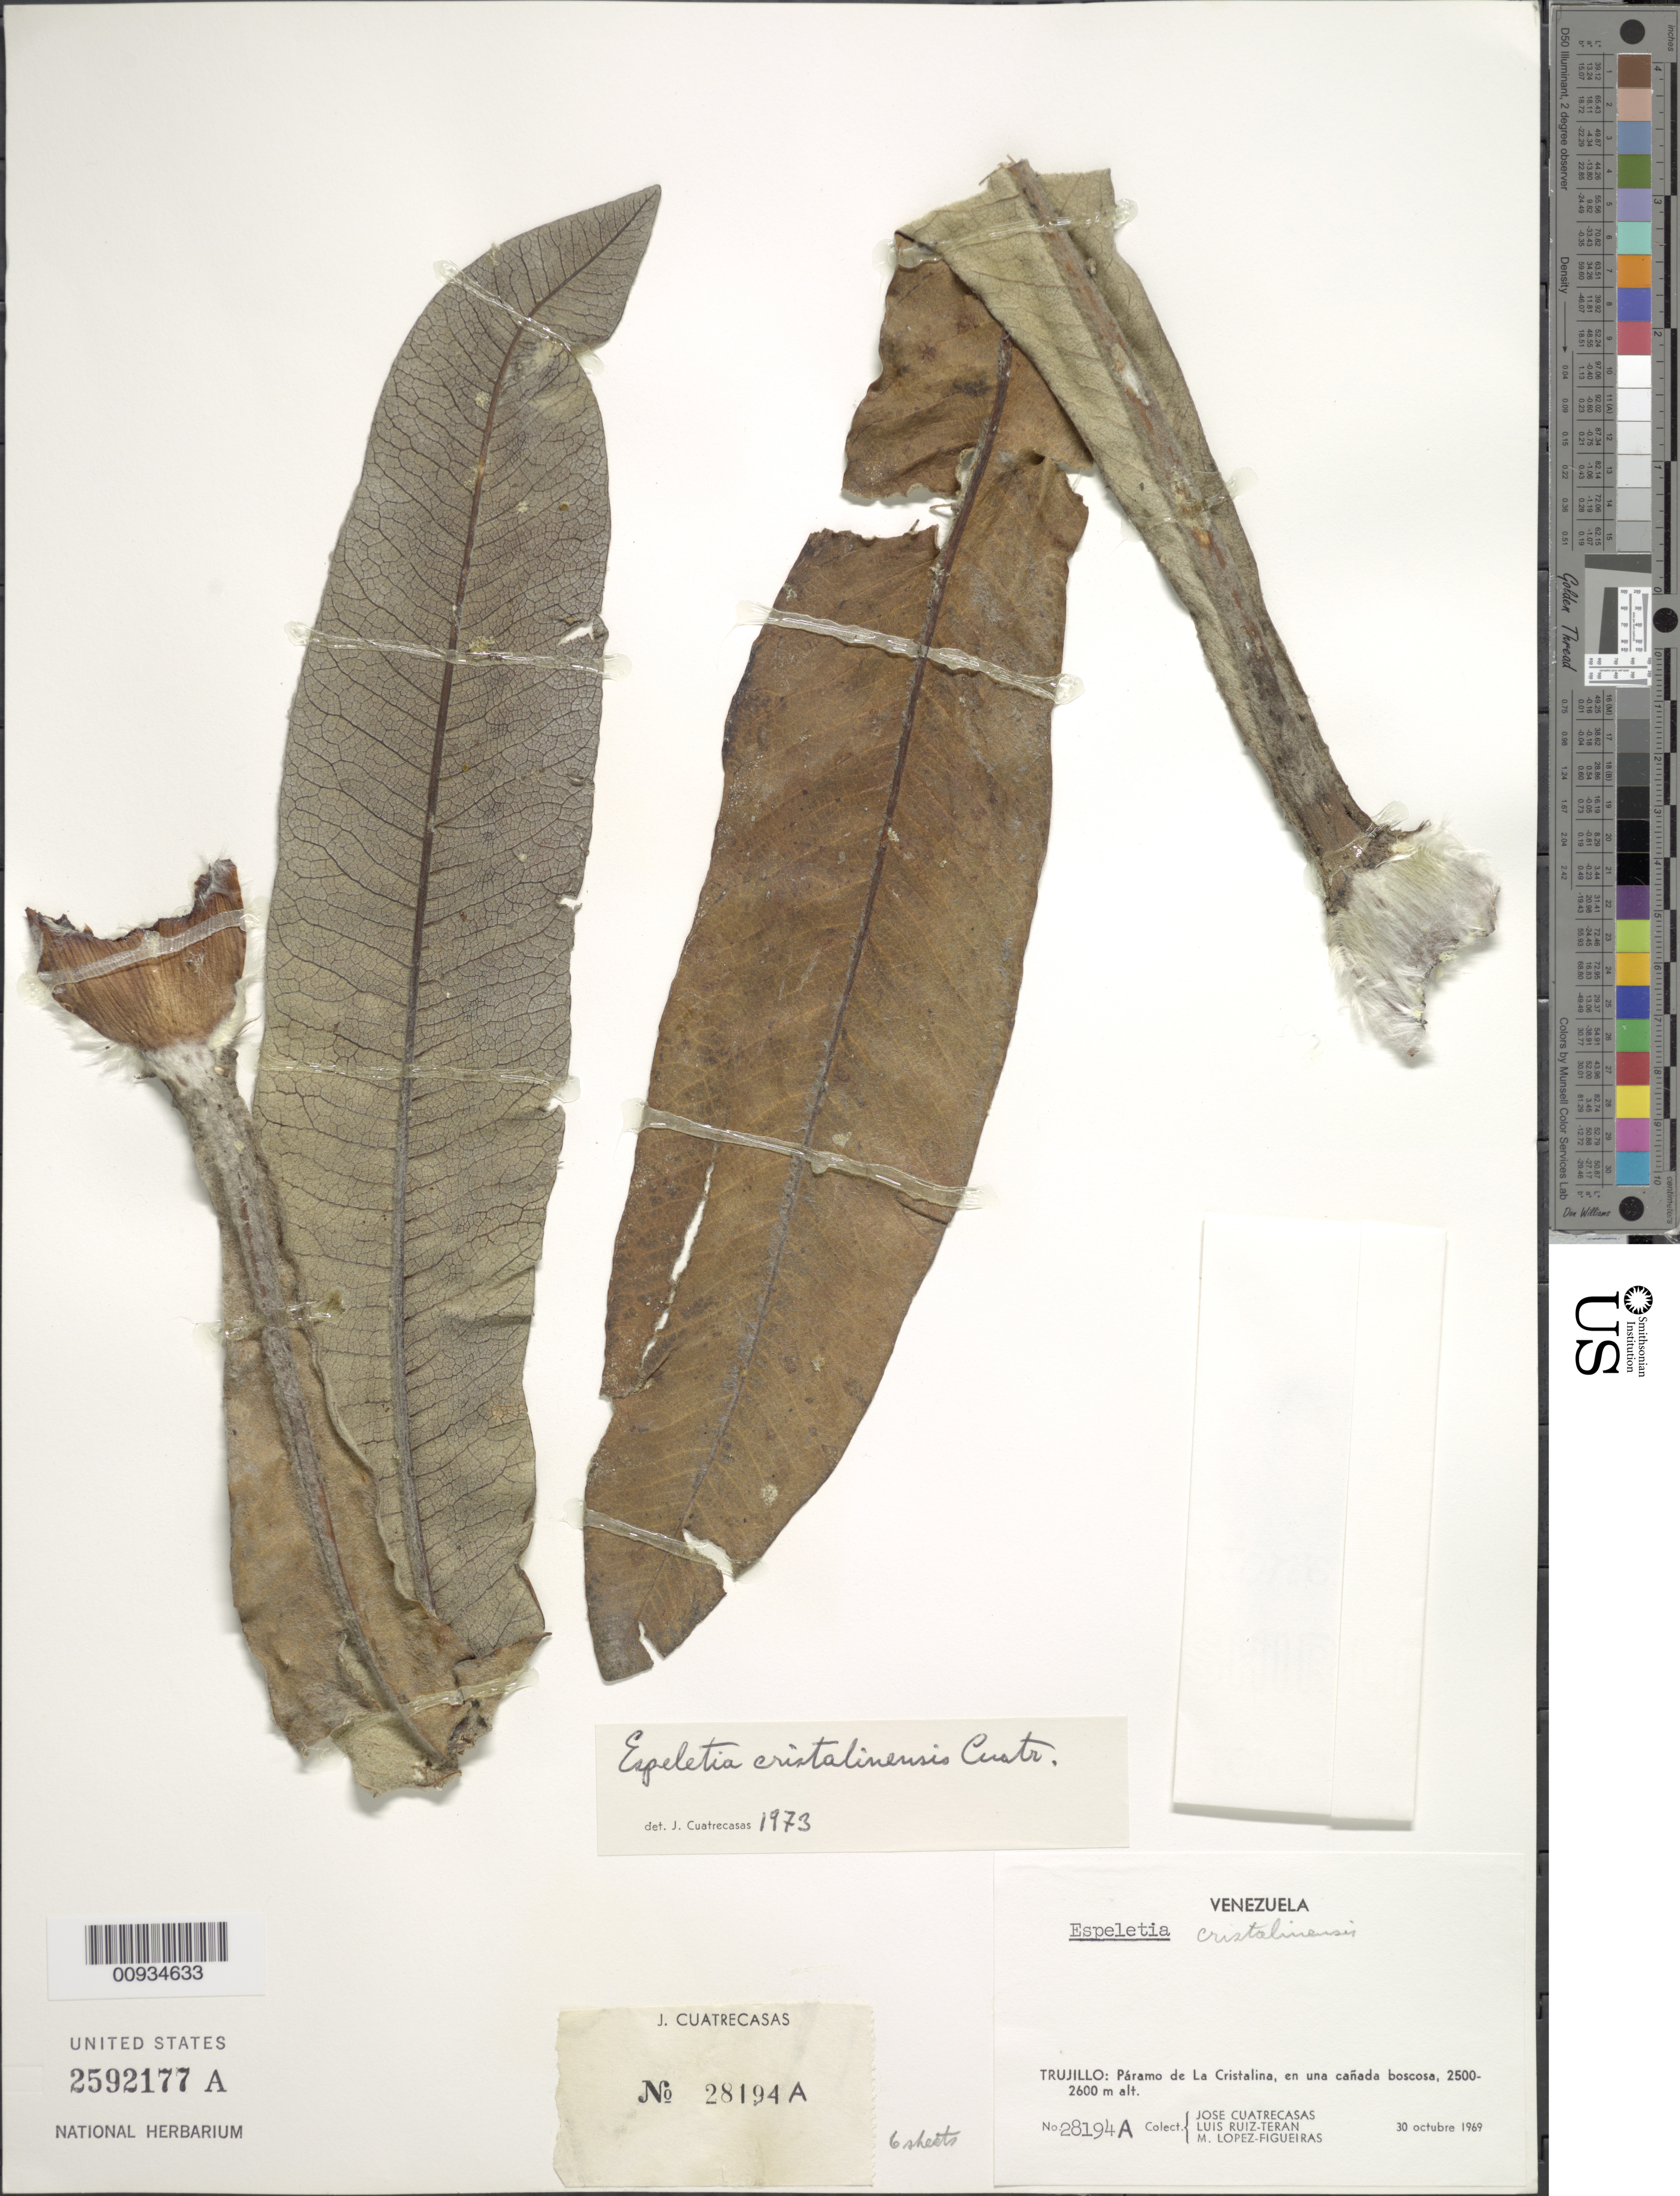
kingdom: Plantae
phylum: Tracheophyta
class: Magnoliopsida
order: Asterales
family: Asteraceae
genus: Espeletiopsis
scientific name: Espeletiopsis cristalinensis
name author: (Cuatrec.) Cuatrec.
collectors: J. Cuatrecasas, L. E. Ruíz-Terán & M. López Figueiras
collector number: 28194A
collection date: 1969-10-30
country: Venezuela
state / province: Trujillo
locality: Trujillo: Paramo de La Cristalina, en una canada boscosa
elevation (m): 2500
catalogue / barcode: US 2592177A